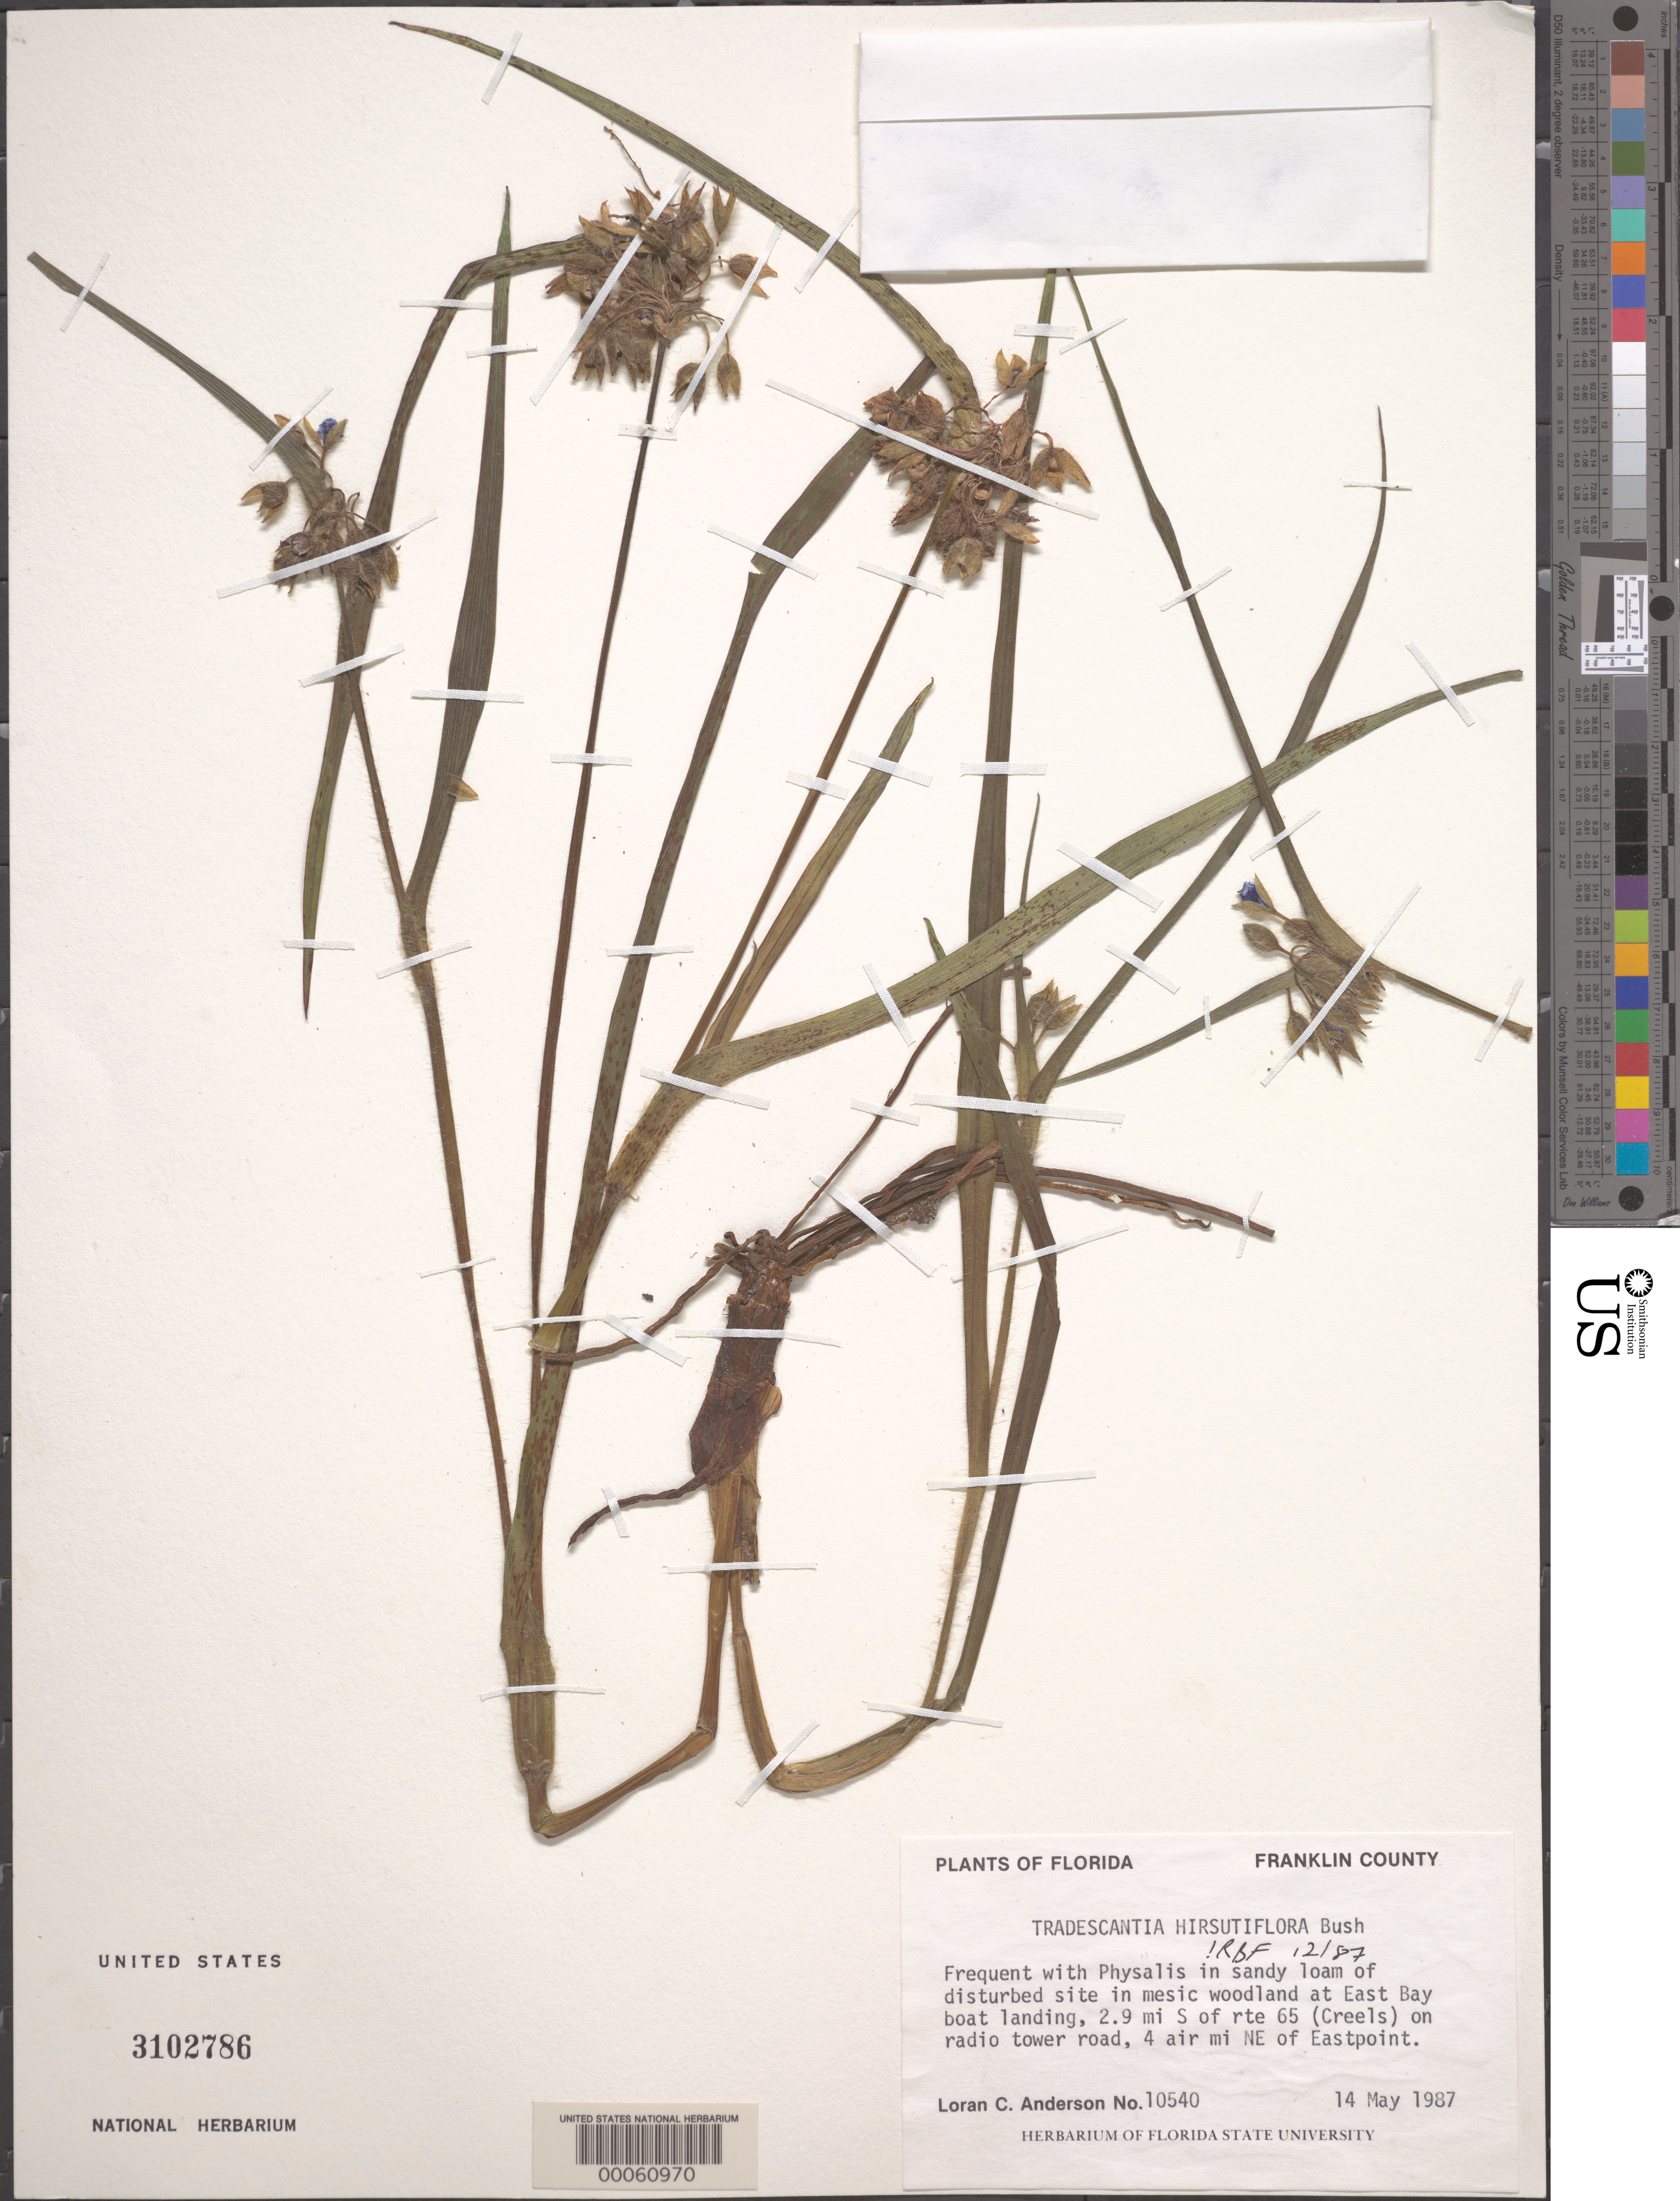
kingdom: Plantae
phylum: Tracheophyta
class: Liliopsida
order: Commelinales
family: Commelinaceae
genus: Tradescantia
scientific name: Tradescantia hirsutiflora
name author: Bush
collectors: L. C. Anderson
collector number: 10540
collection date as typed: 14 May 1987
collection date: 1987-05-14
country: United States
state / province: Florida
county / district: Franklin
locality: East bay boat landing, 2.9 mi. s of rte 65 (creels) on radio tower road, 4 air miles ne of eastpoint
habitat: Sandy loam of disturbed site in mesic woodland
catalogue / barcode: US 3102786